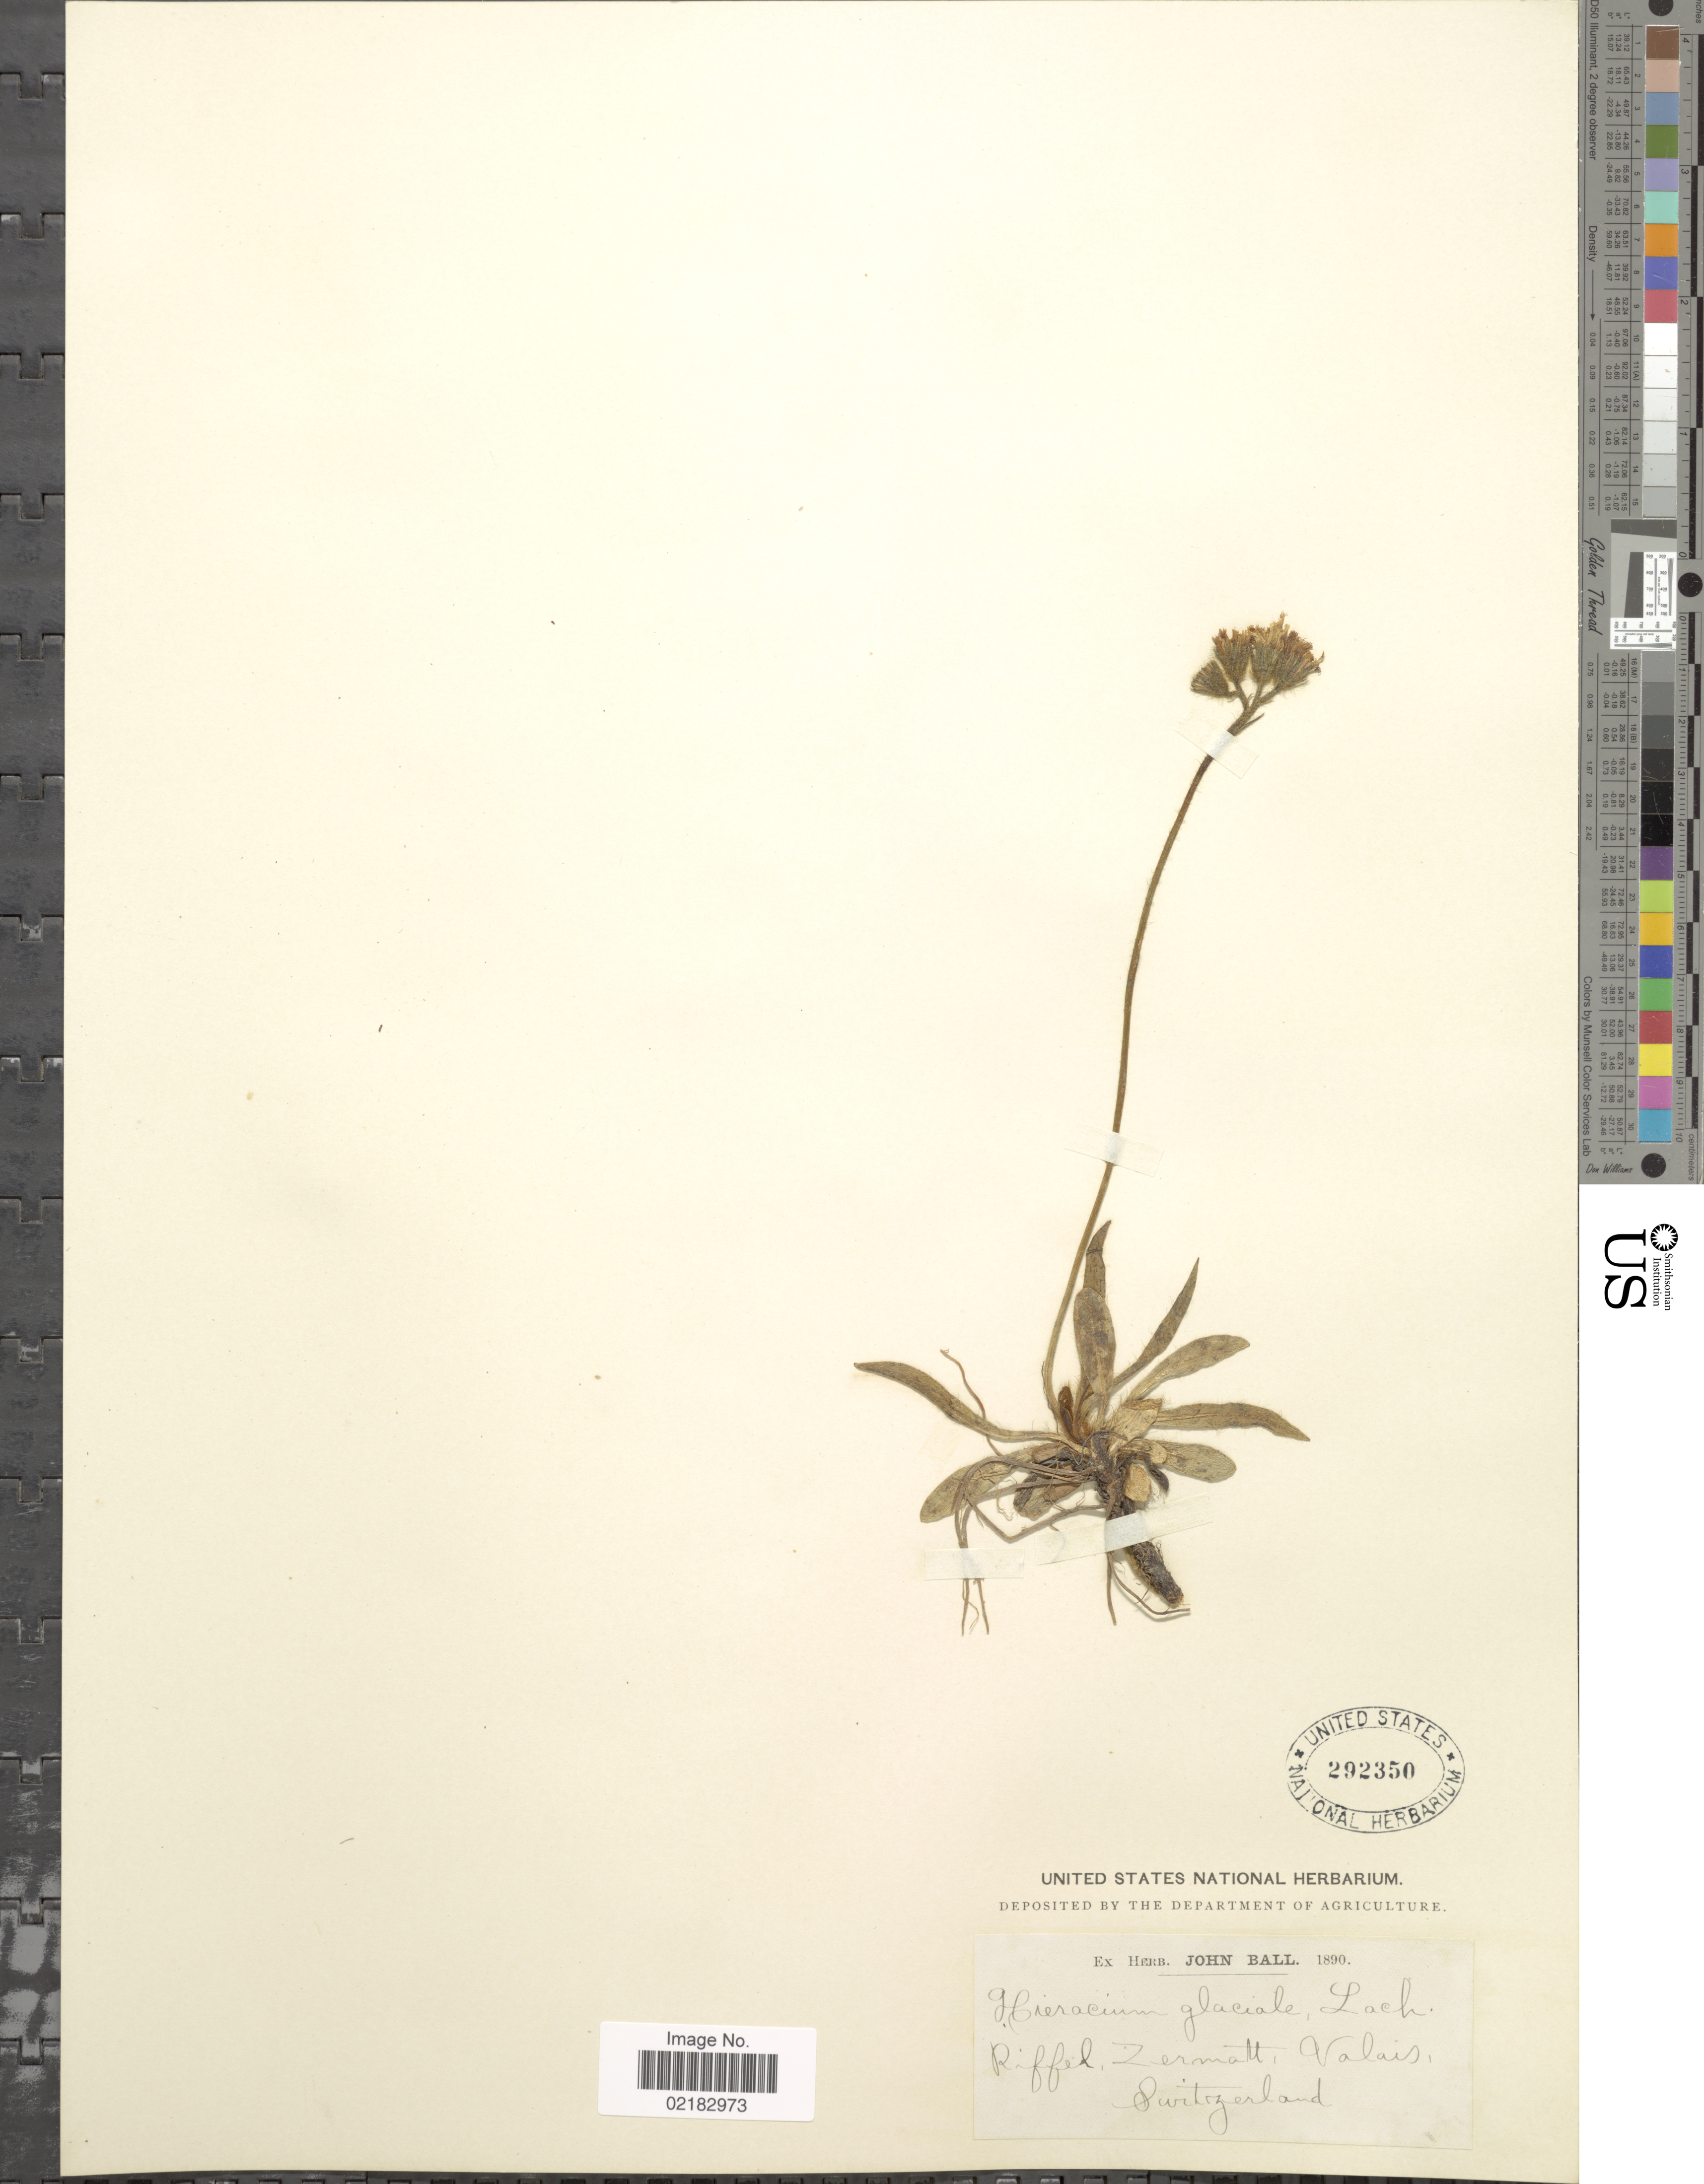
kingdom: Plantae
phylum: Tracheophyta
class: Magnoliopsida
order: Asterales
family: Asteraceae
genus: Hieracium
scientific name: Hieracium glaciale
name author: Reyn.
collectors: ex herb. John Ball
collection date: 1890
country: Switzerland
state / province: Valais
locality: Zermatt, Valais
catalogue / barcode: US 292350